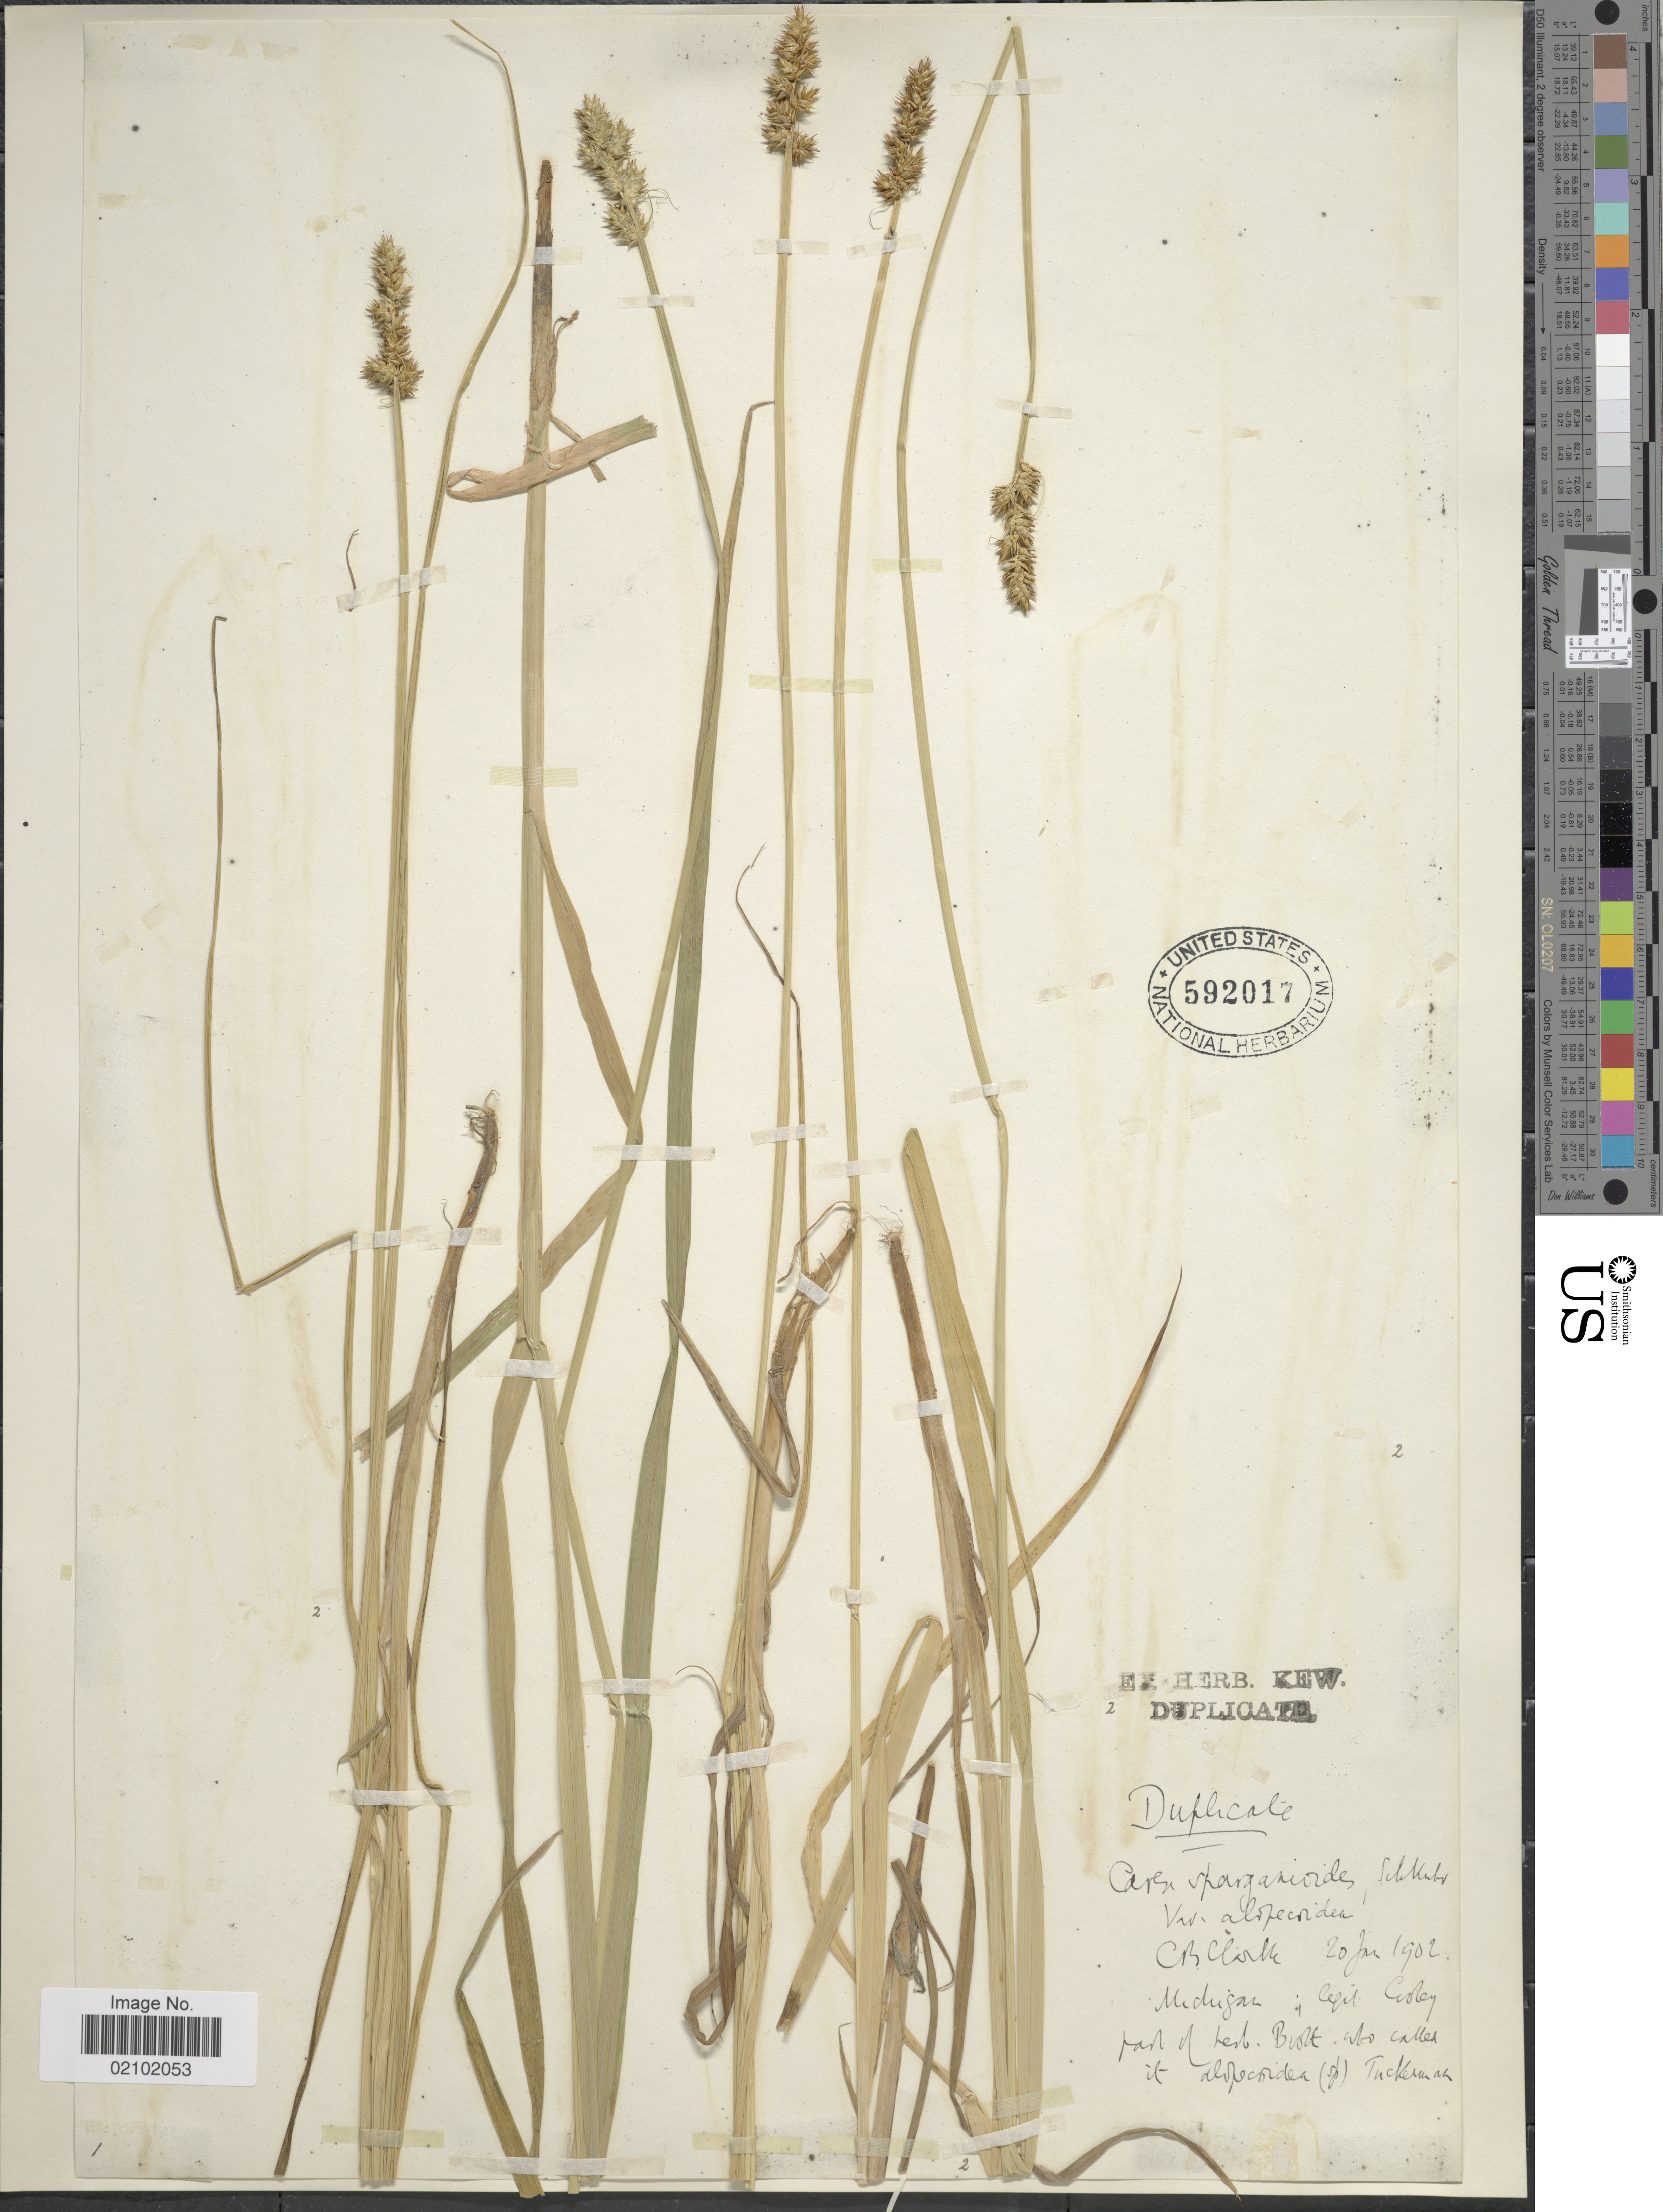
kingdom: Plantae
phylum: Tracheophyta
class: Liliopsida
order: Poales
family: Cyperaceae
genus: Carex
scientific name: Carex alopecoidea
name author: Tuck.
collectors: Cooley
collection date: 1902-01-20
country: United States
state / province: Michigan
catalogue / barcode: US 592017